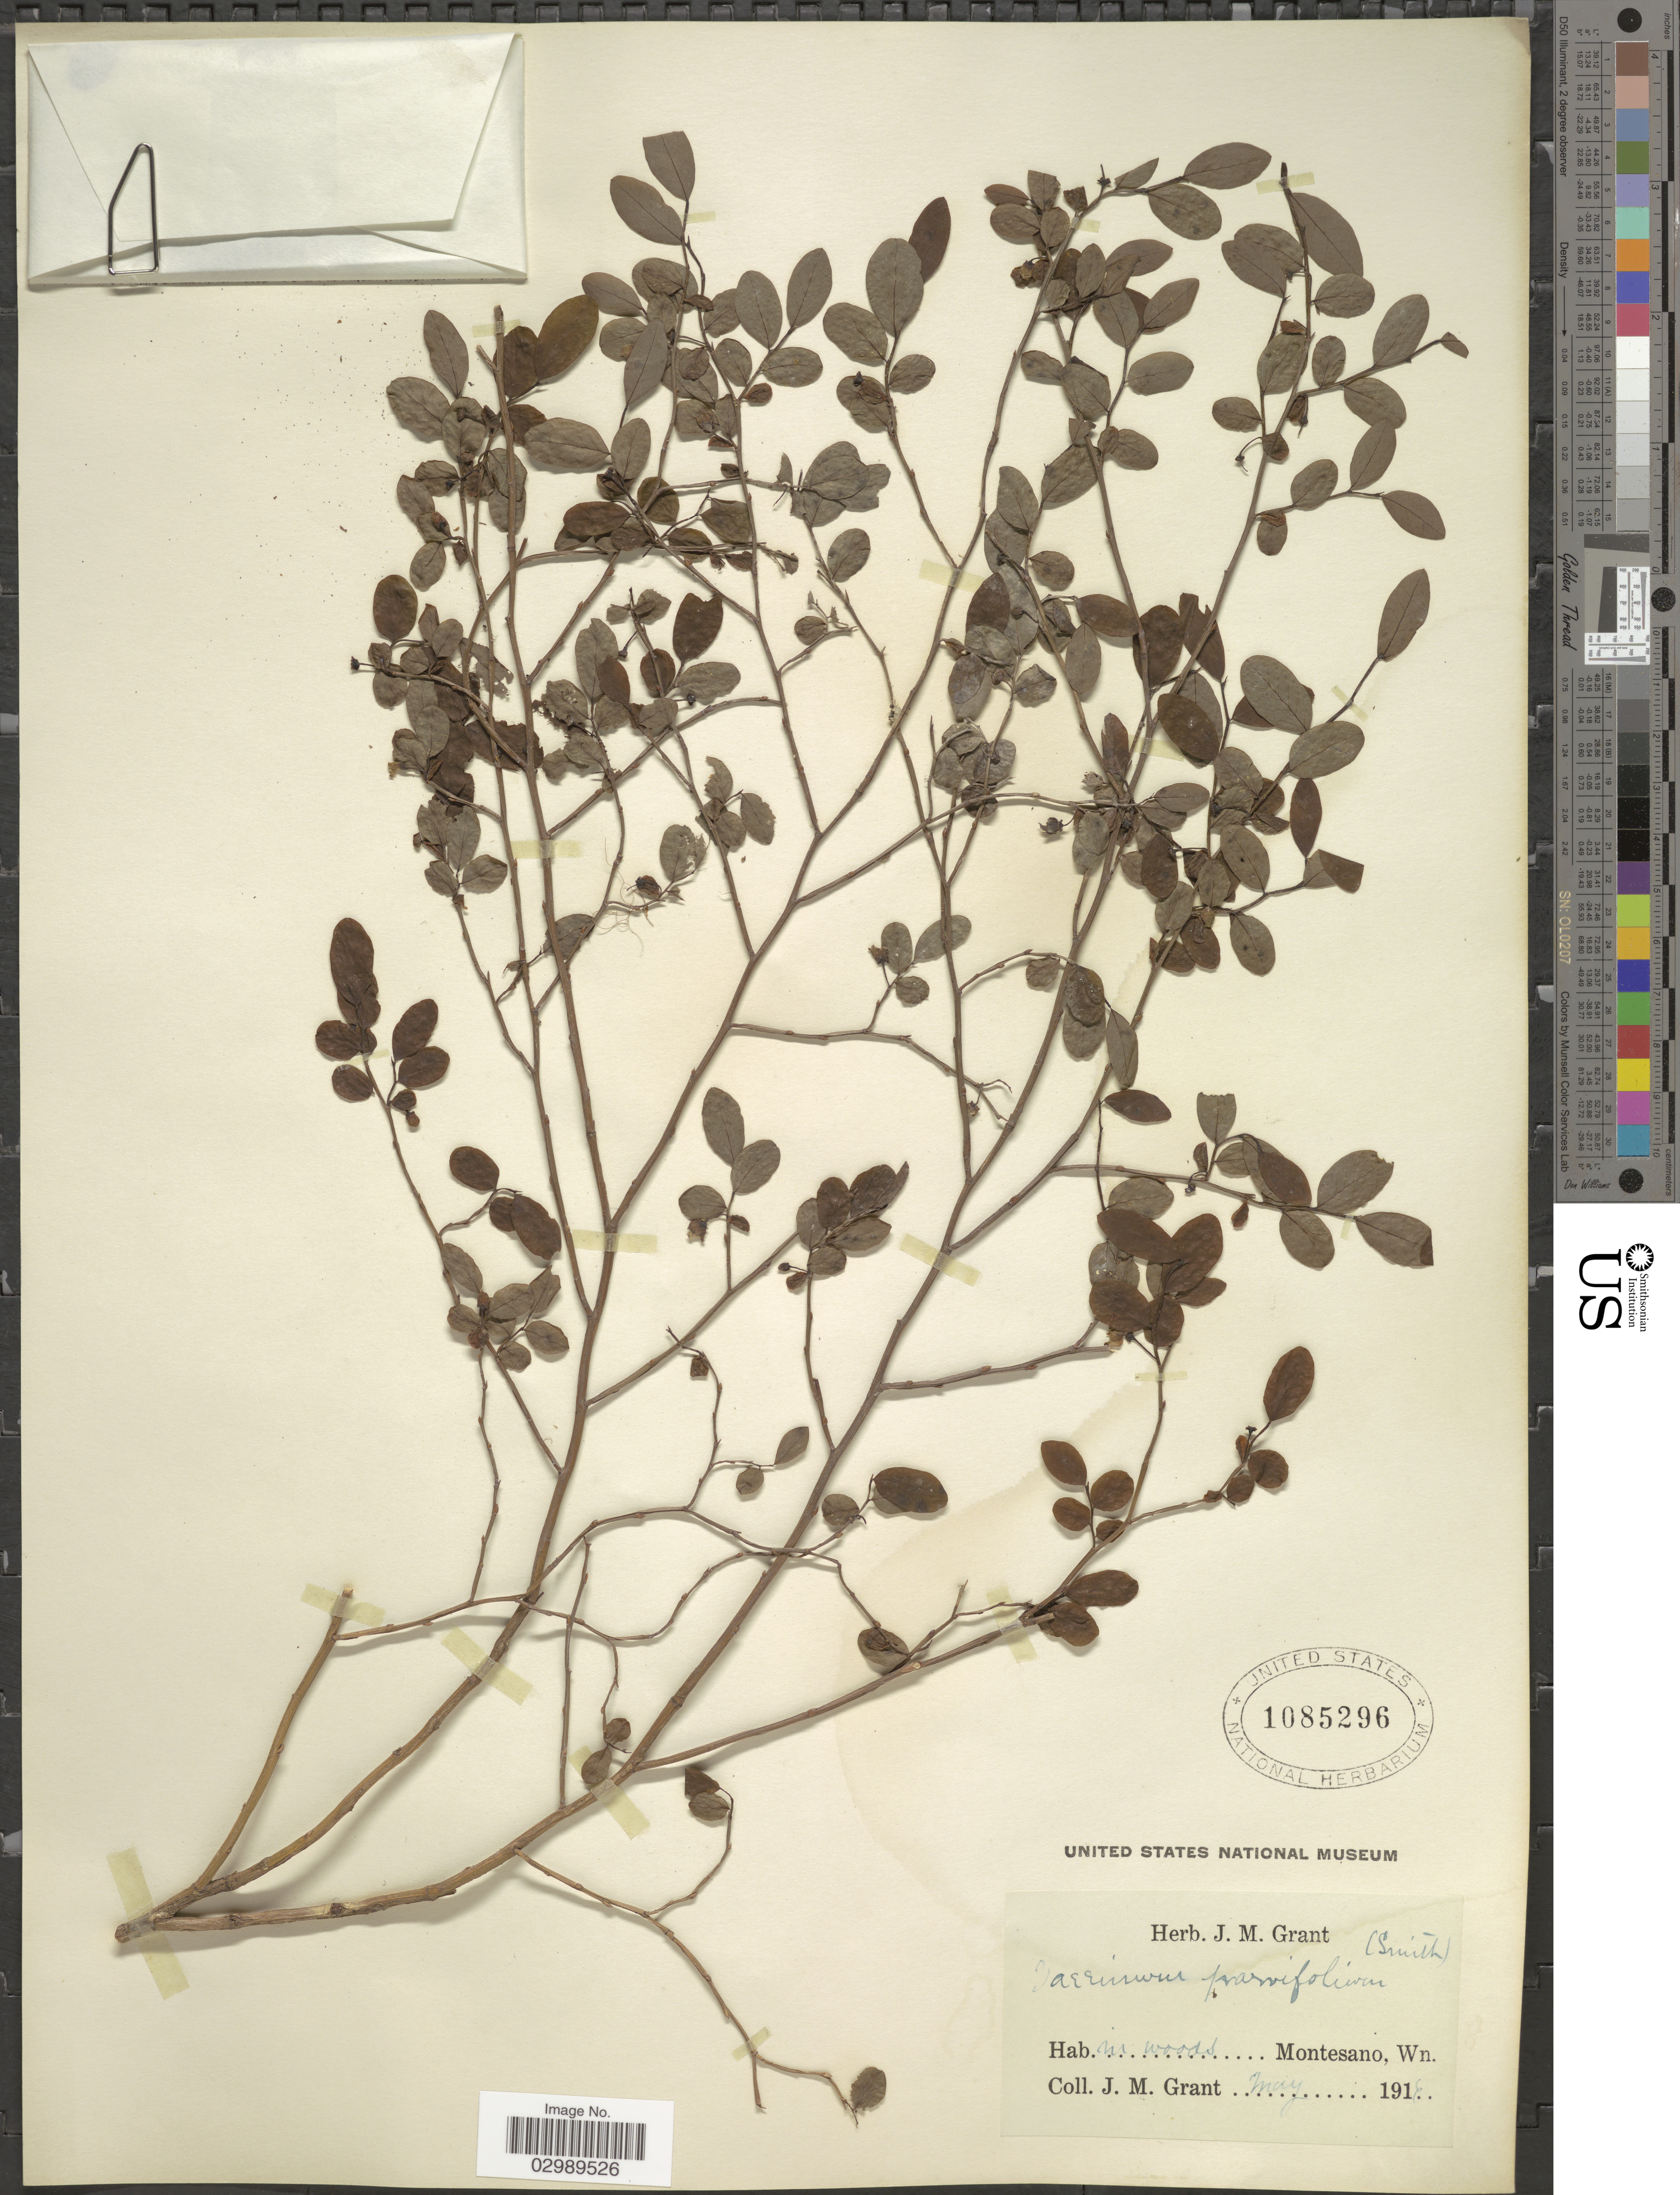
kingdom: Plantae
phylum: Tracheophyta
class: Magnoliopsida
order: Ericales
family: Ericaceae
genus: Vaccinium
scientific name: Vaccinium parvifolium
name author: Small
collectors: J. M. Grant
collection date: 1913-05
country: United States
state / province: Wisconsin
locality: Montesano.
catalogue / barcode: US 1085296